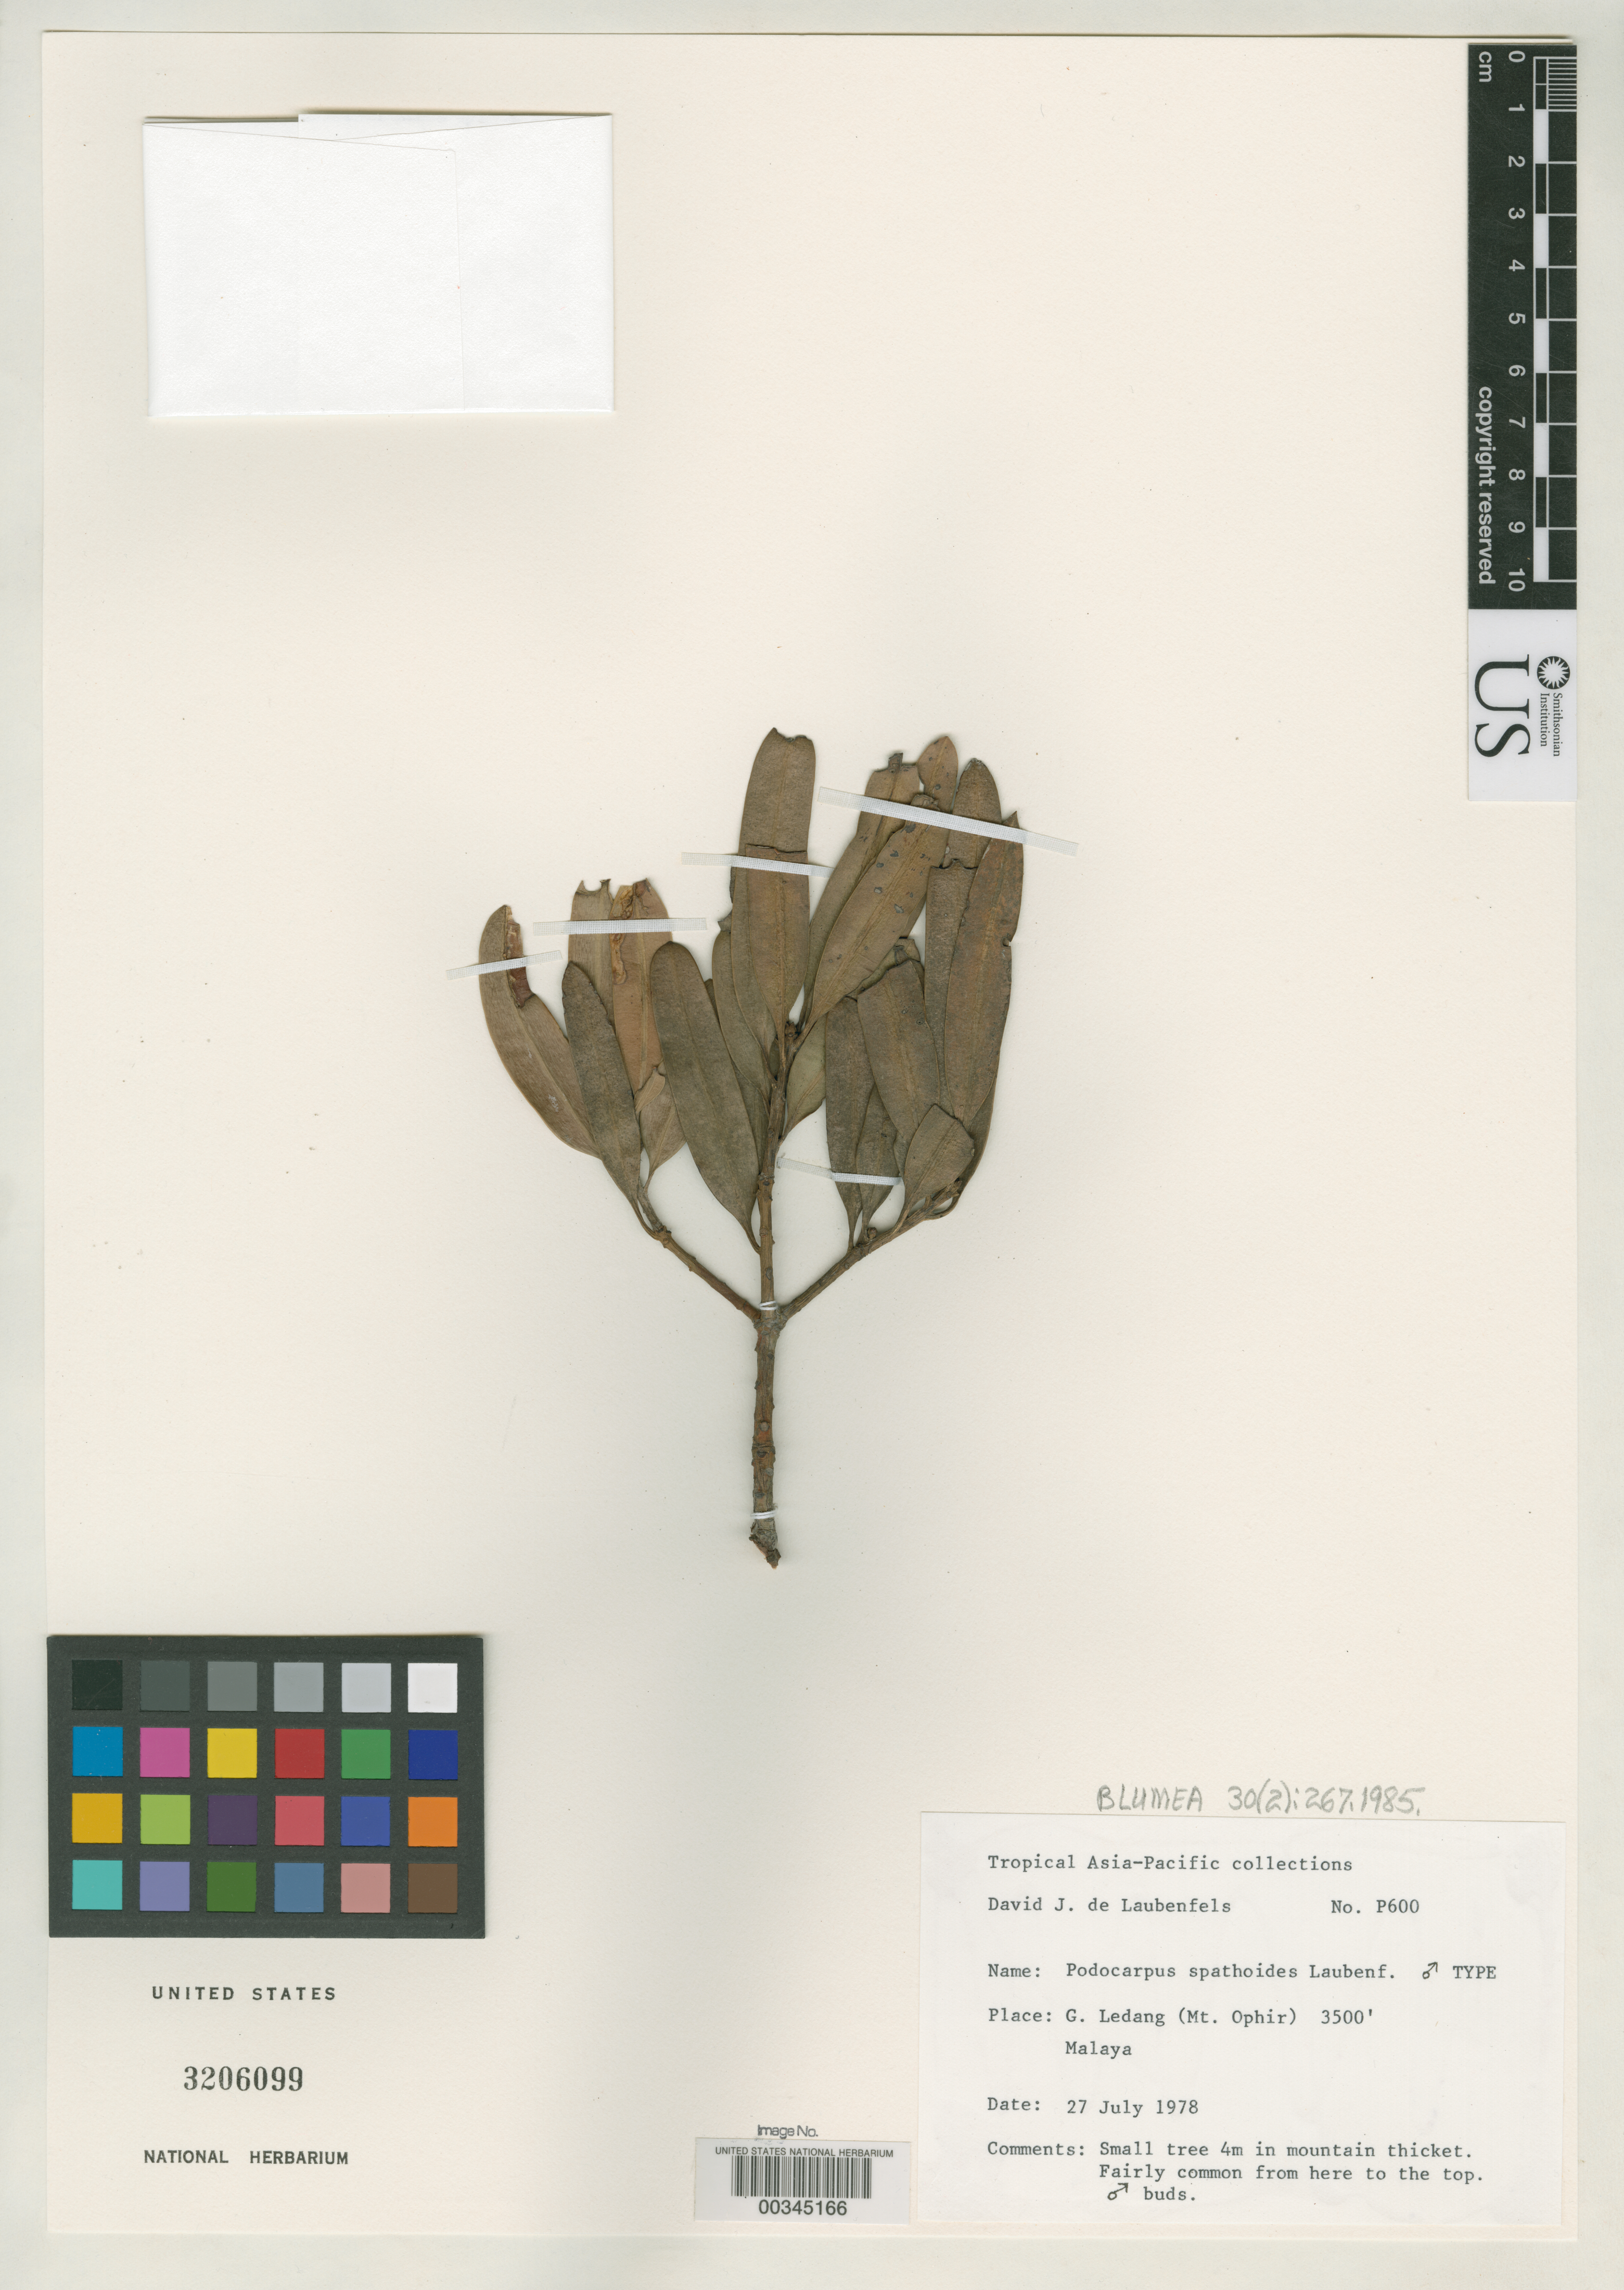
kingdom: Plantae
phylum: Tracheophyta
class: Pinopsida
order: Pinales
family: Podocarpaceae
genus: Podocarpus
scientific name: Podocarpus spathoides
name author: de Laub.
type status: Isotype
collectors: D. J. de Laubenfels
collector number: P 600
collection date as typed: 27 Jul 1978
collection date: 1978-07-27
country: Malaysia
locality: G. Ledang, Mt. Ophir. [Malay Peninsula]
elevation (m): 1067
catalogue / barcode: US 3206099